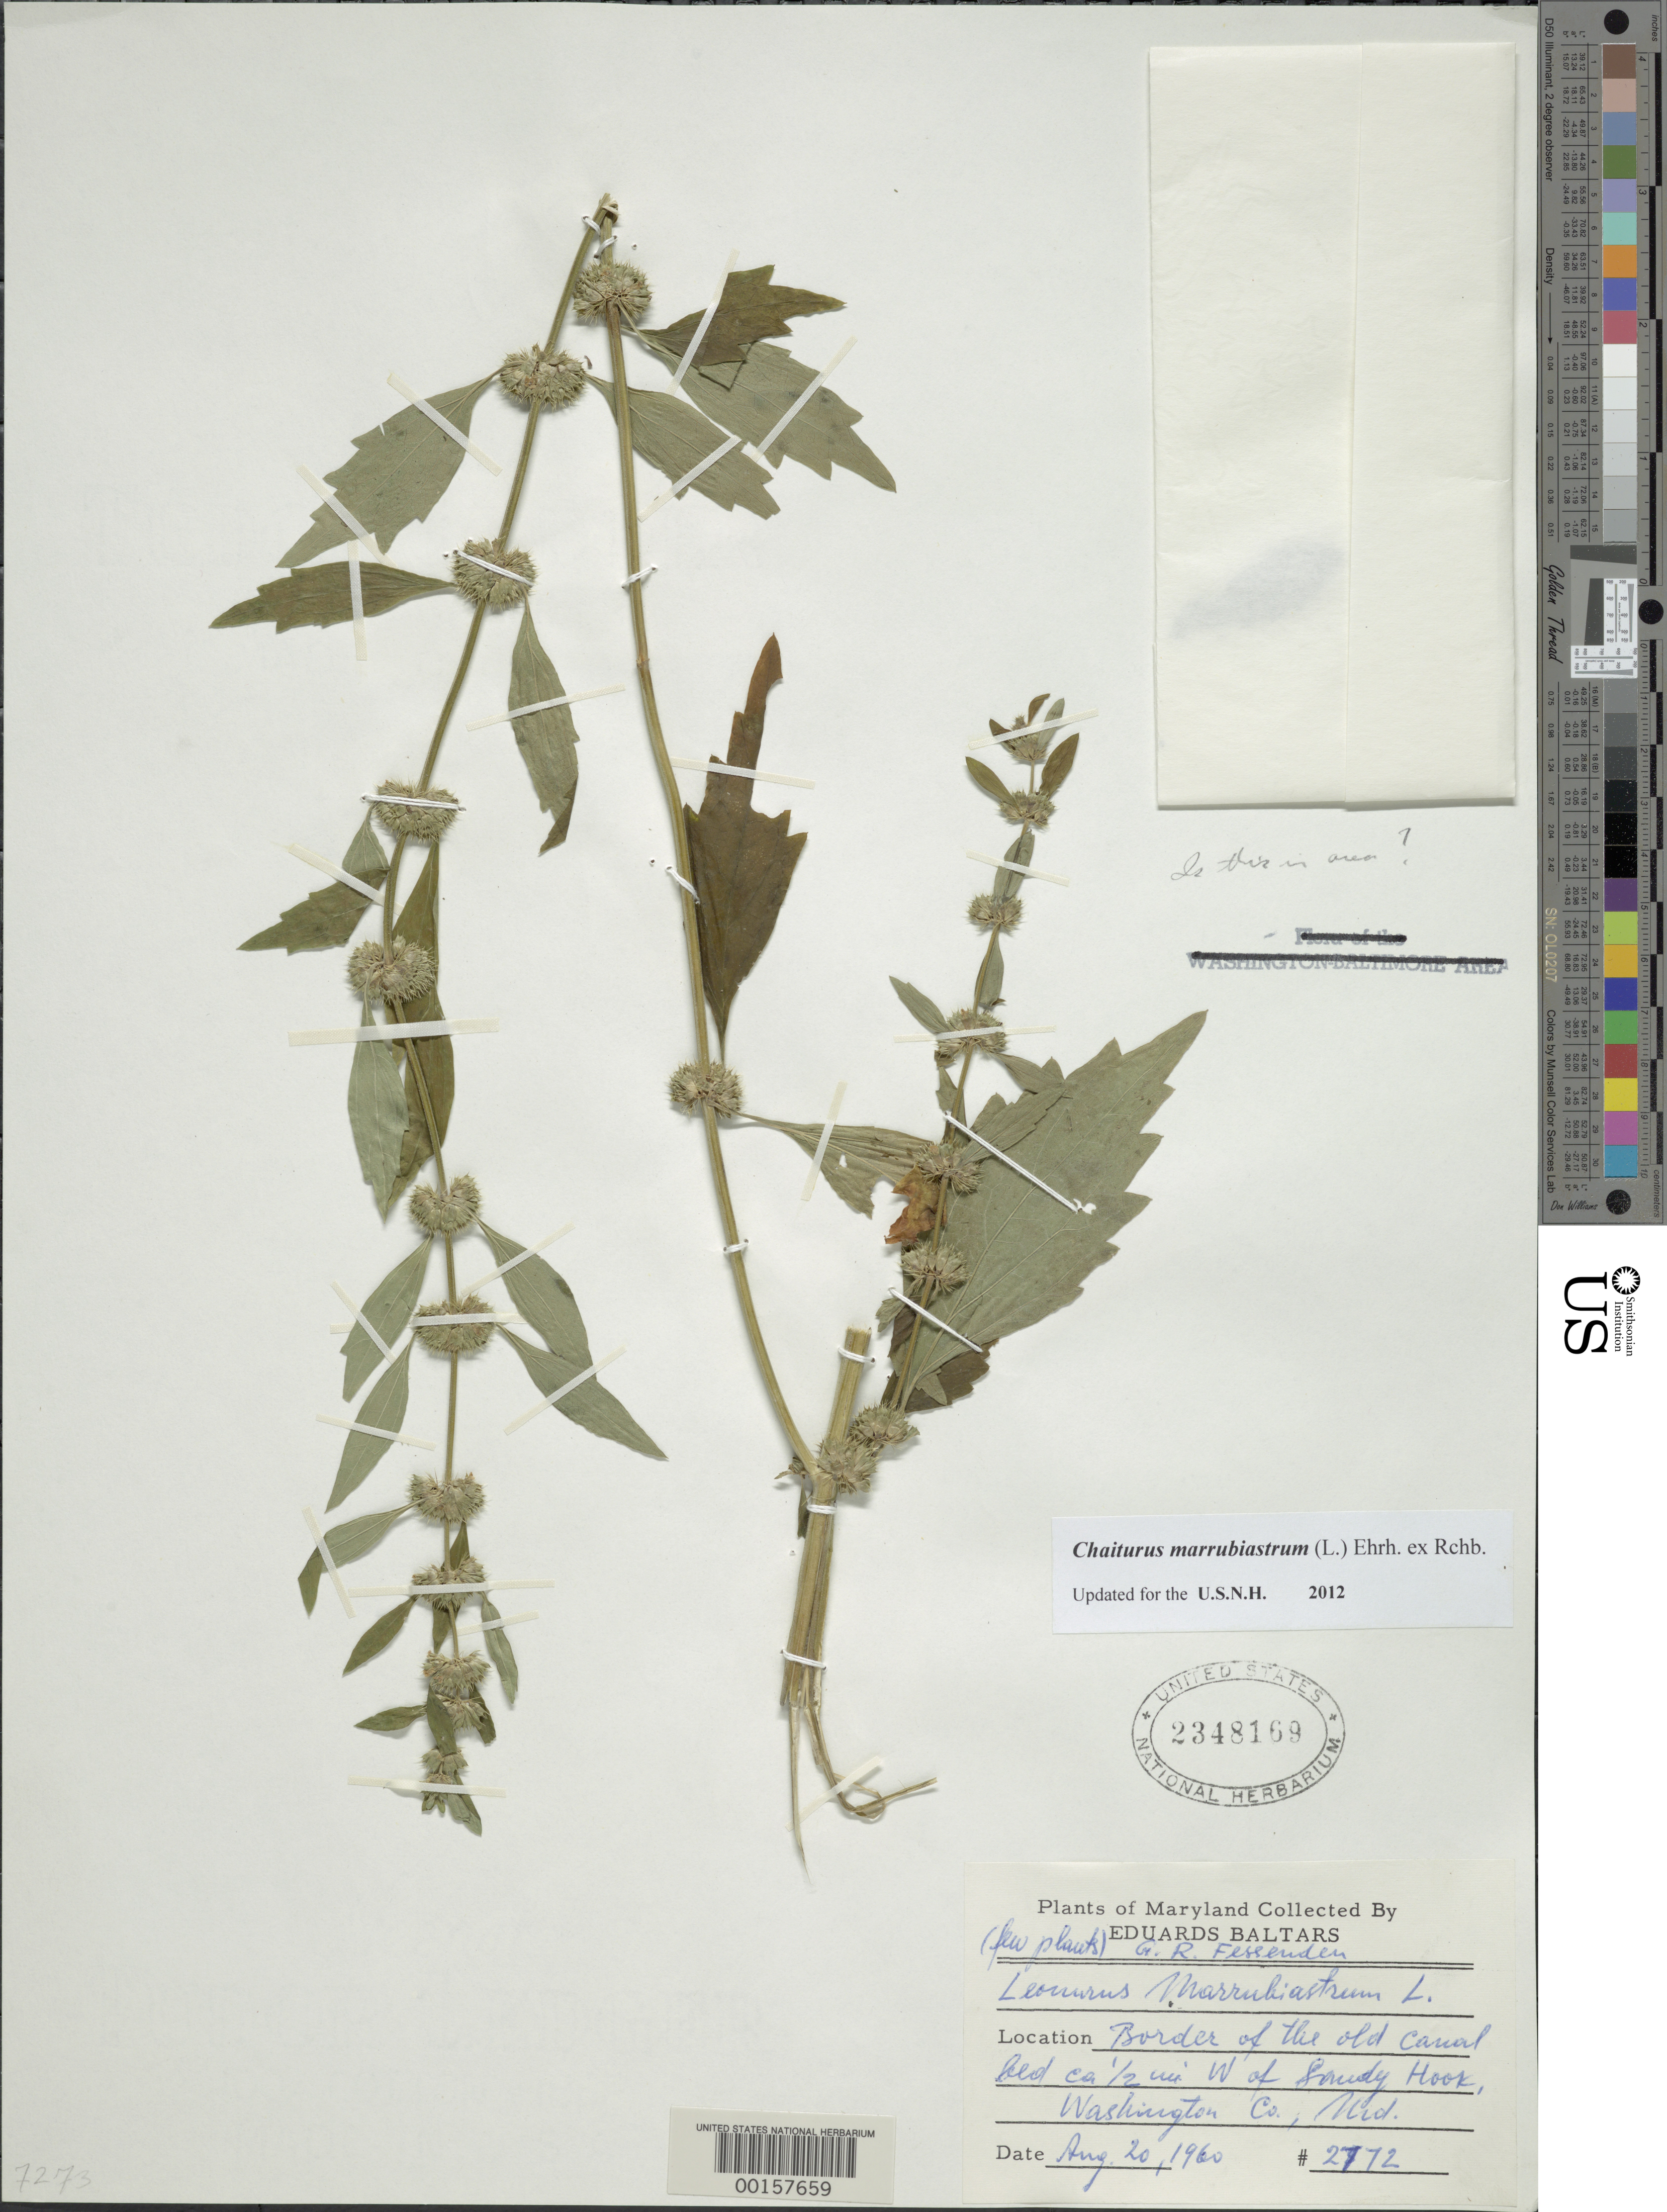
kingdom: Plantae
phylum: Tracheophyta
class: Magnoliopsida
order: Lamiales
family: Lamiaceae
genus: Chaiturus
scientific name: Chaiturus marrubiastrum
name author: (L.) Rchb.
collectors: G. Fessenden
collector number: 2772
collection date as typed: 20 Aug 1960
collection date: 1960-08-20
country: United States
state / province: Maryland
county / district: Washington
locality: C. and o. canal west of sandy hook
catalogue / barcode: US 2348169